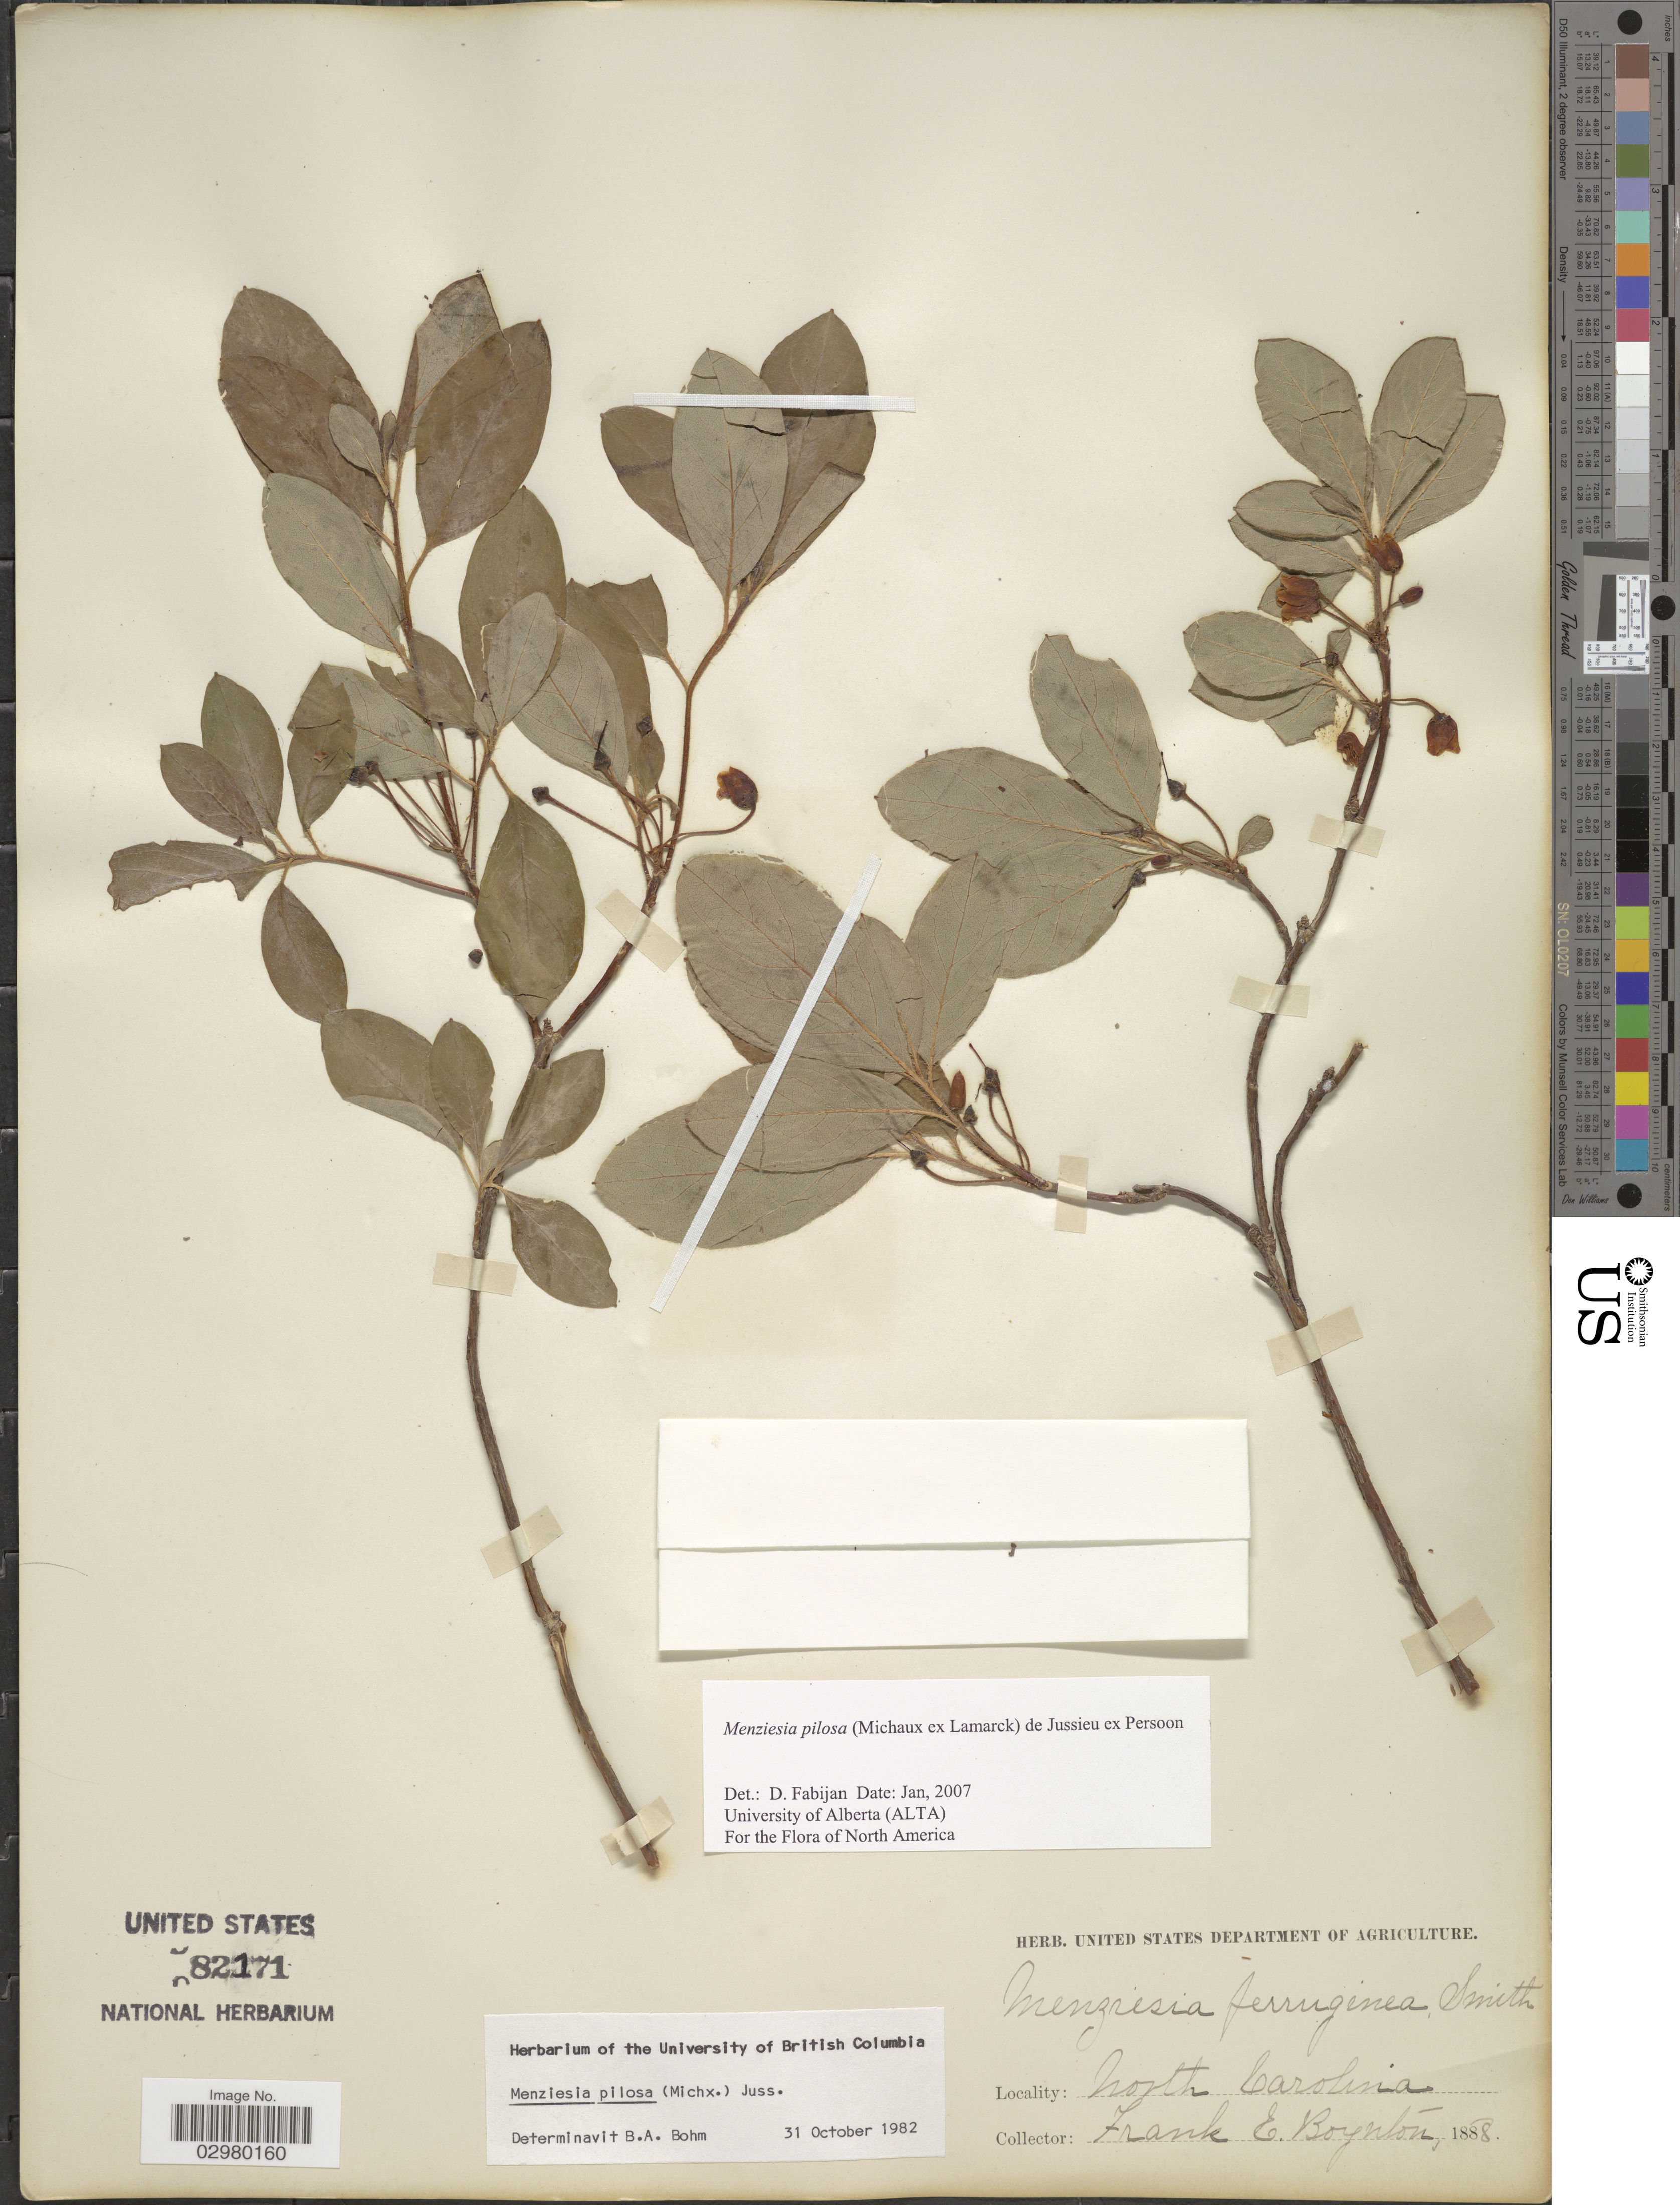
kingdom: Plantae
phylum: Tracheophyta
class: Magnoliopsida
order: Ericales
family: Ericaceae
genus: Menziesia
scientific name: Menziesia pilosa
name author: (Michx.) Juss.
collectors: F. Boynton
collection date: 1888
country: United States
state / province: North Carolina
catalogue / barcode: US 82171